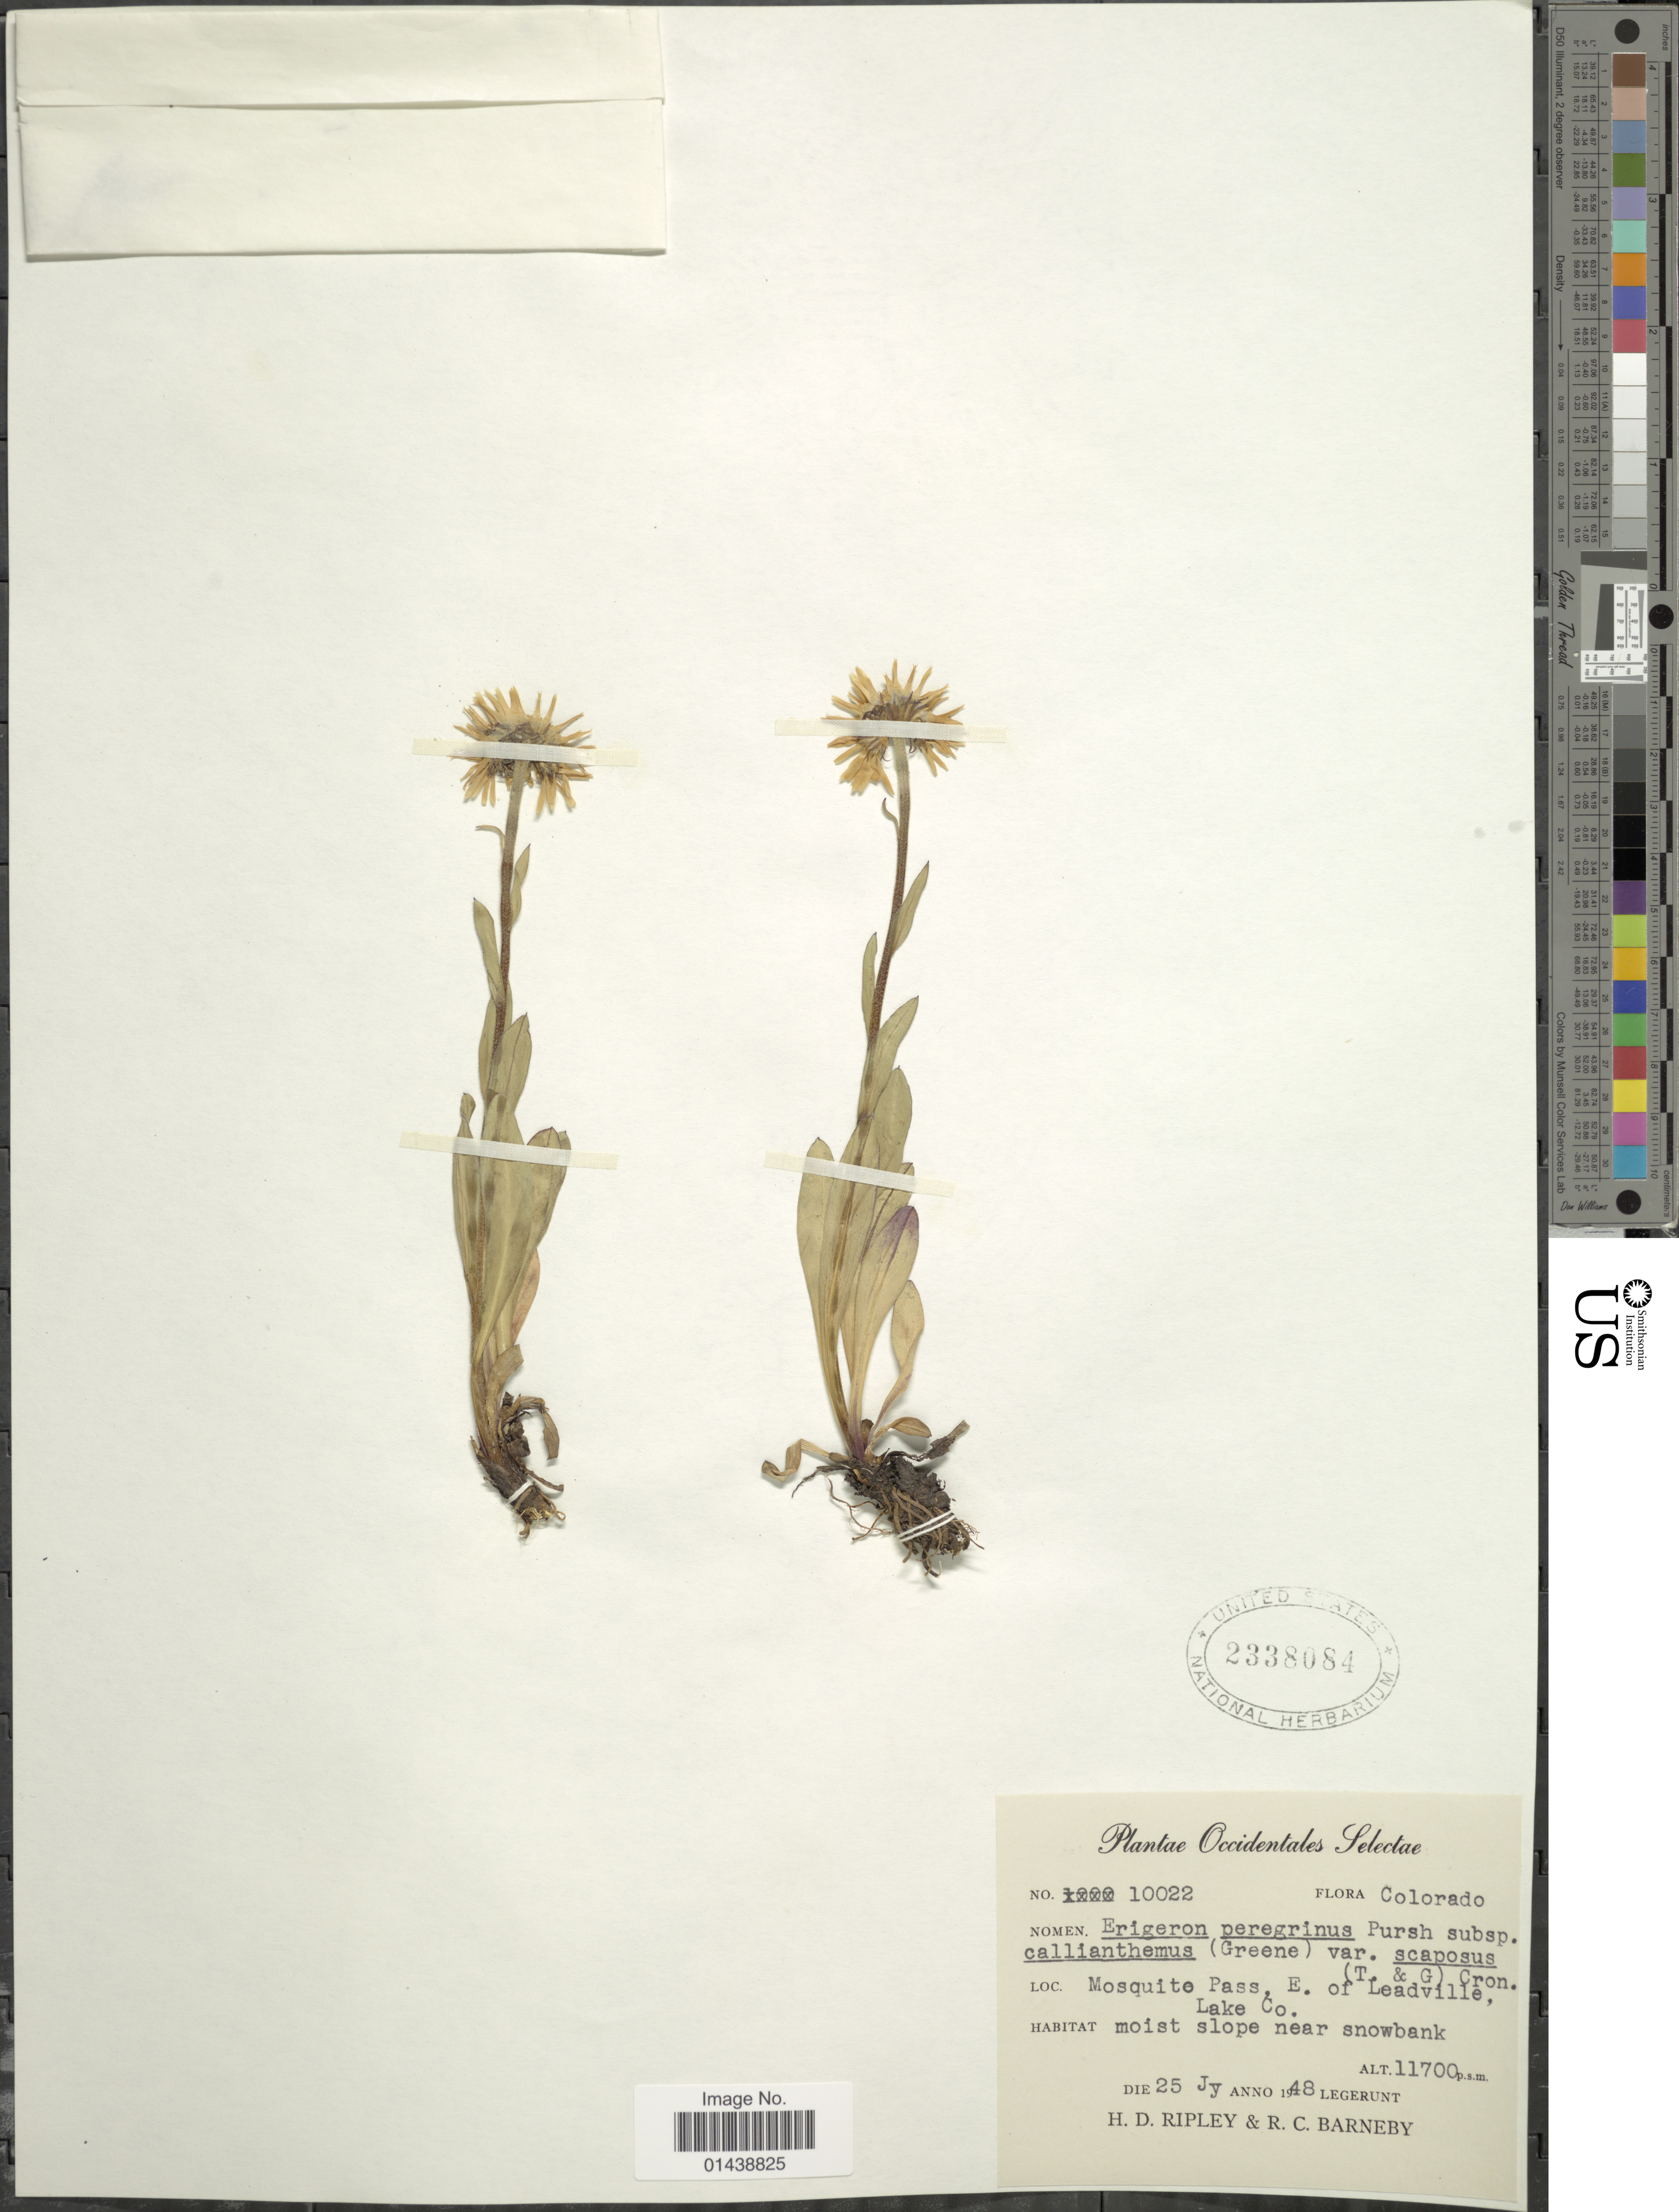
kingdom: Plantae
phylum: Tracheophyta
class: Magnoliopsida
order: Asterales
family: Asteraceae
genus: Erigeron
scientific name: Erigeron peregrinus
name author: (Banks ex Pursh) Greene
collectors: H. Ripley & R. C. Barneby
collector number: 10022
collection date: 1948-07-25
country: United States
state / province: Colorado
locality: Mosquite Pass, E. of Leadville, Lake Co.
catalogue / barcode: US 2338084